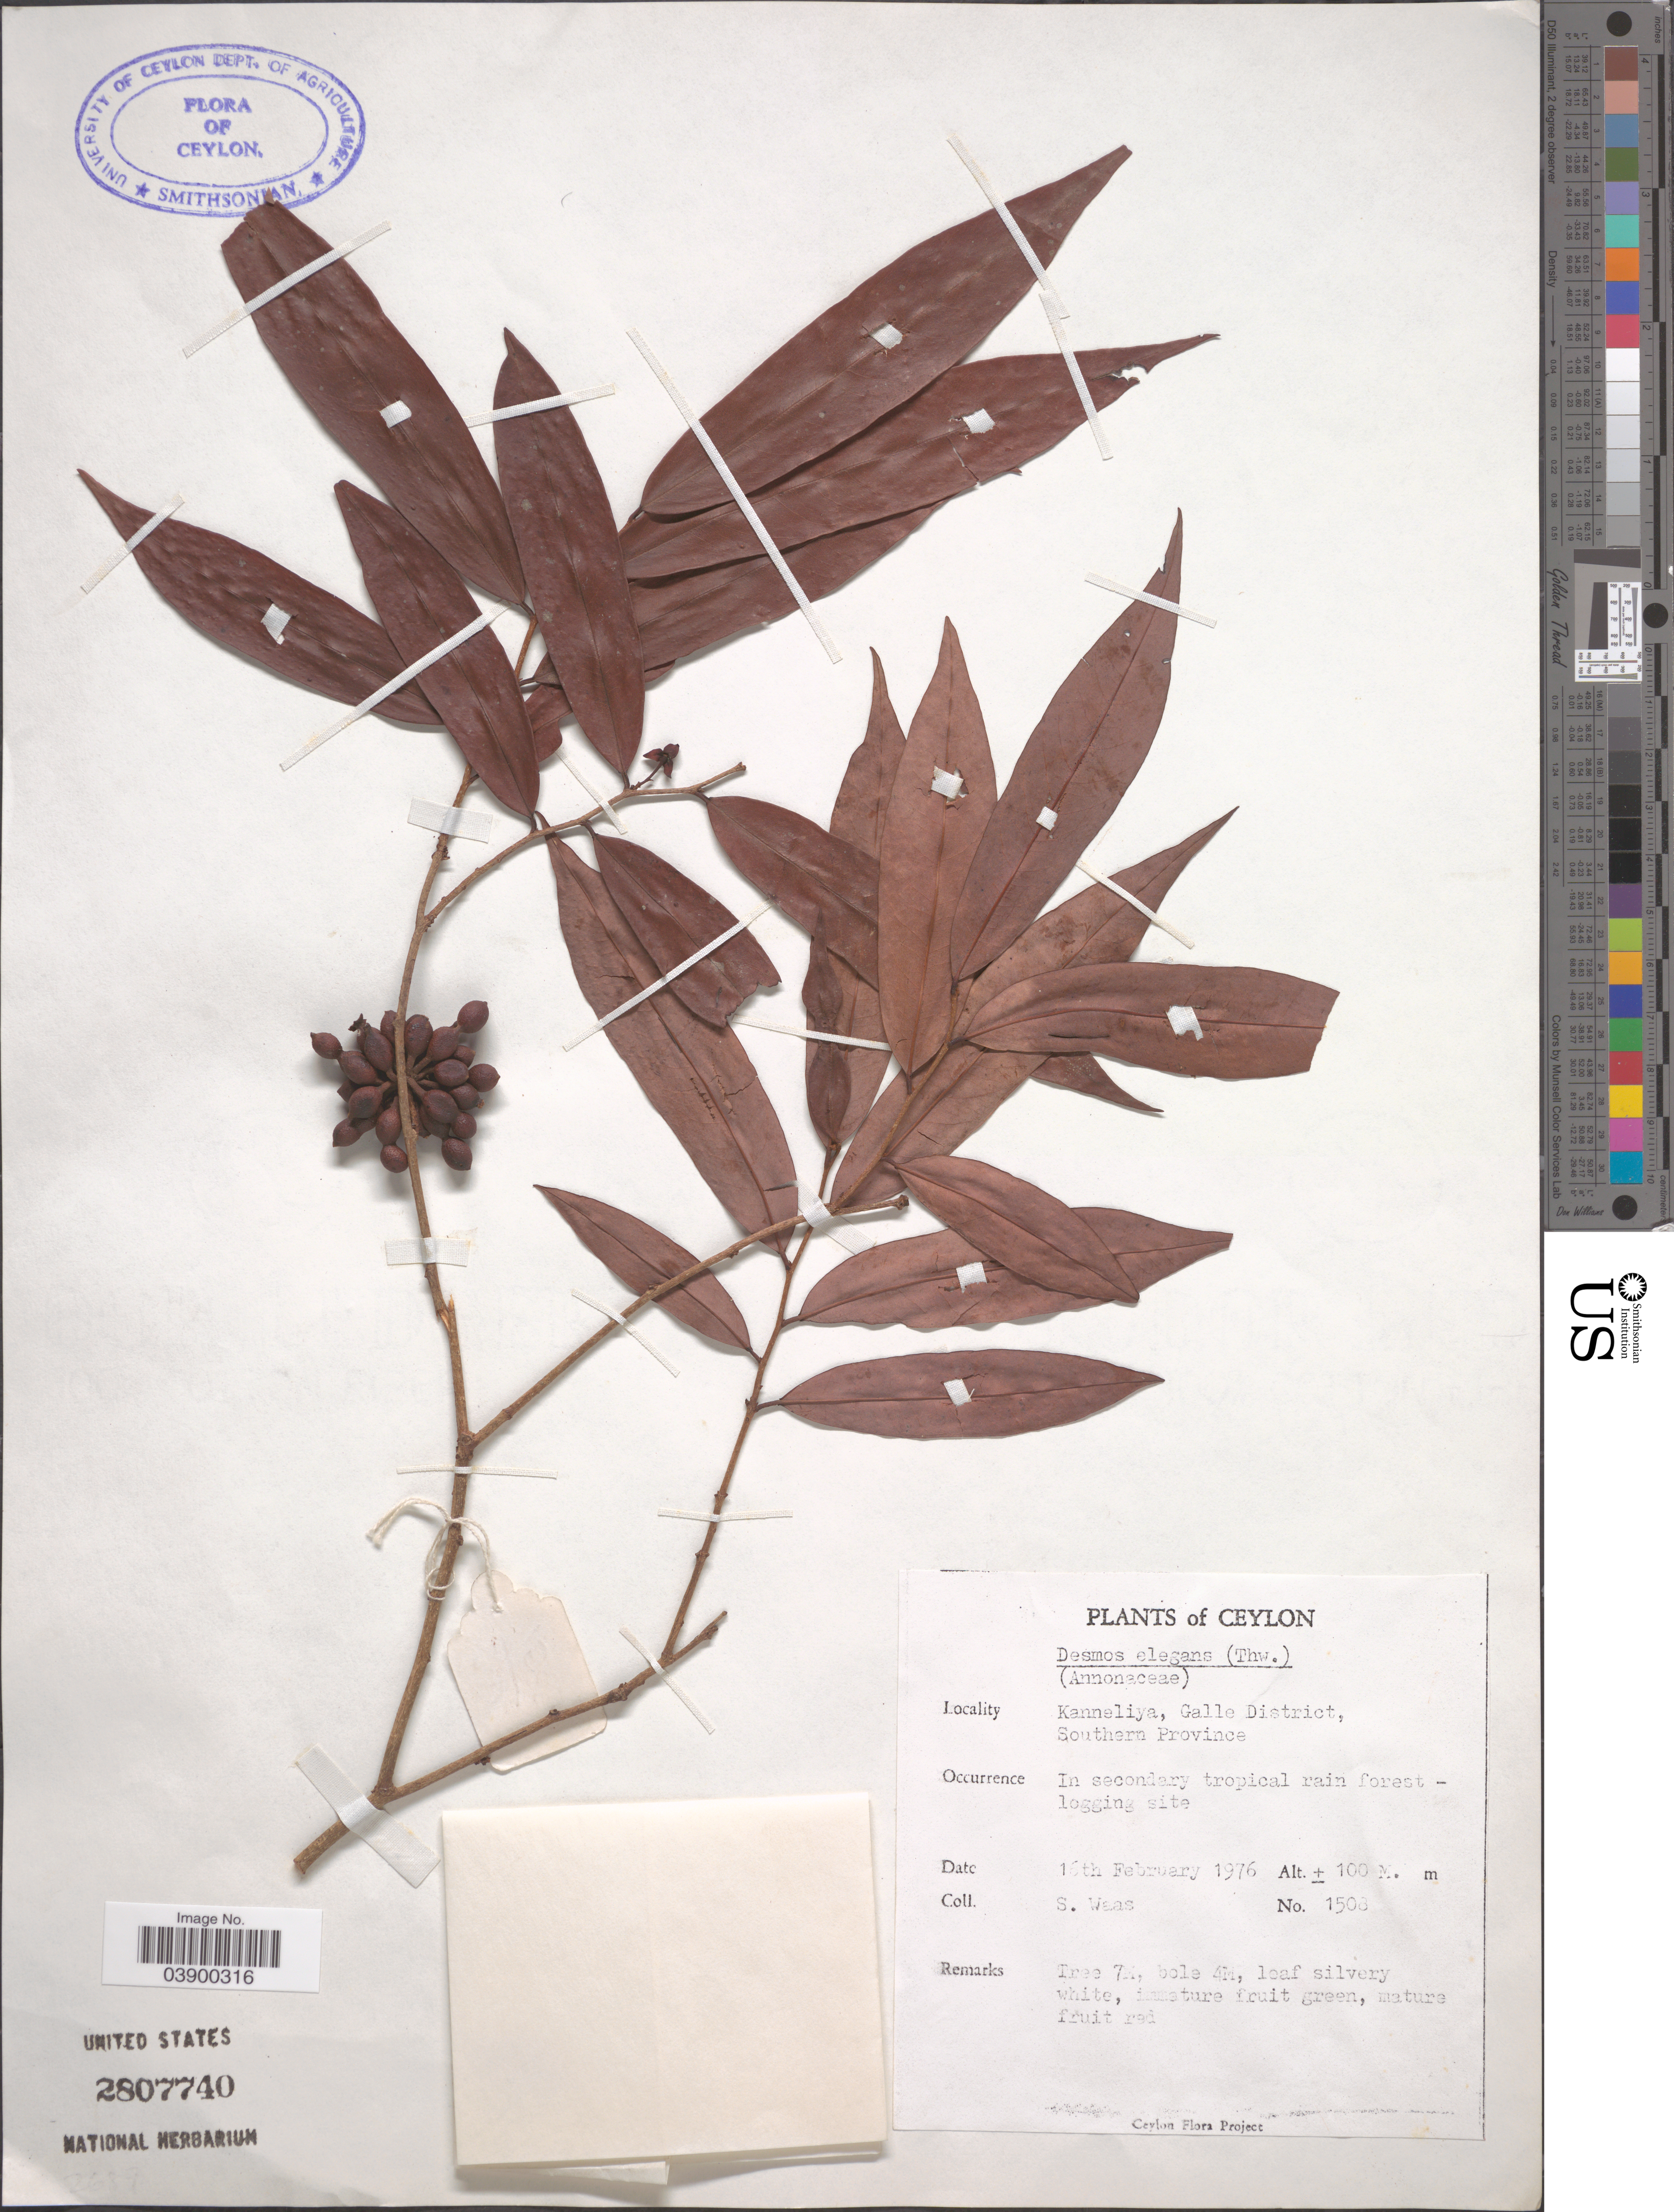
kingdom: Plantae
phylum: Tracheophyta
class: Magnoliopsida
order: Magnoliales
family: Annonaceae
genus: Desmos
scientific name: Desmos elegans Elmer, nom. illeg.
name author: Elmer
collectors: S. Waas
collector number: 1508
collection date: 1976-02-16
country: Sri Lanka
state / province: Southern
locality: Ceylon. Kanneliya, Galle District.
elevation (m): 100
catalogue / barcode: US 2807740